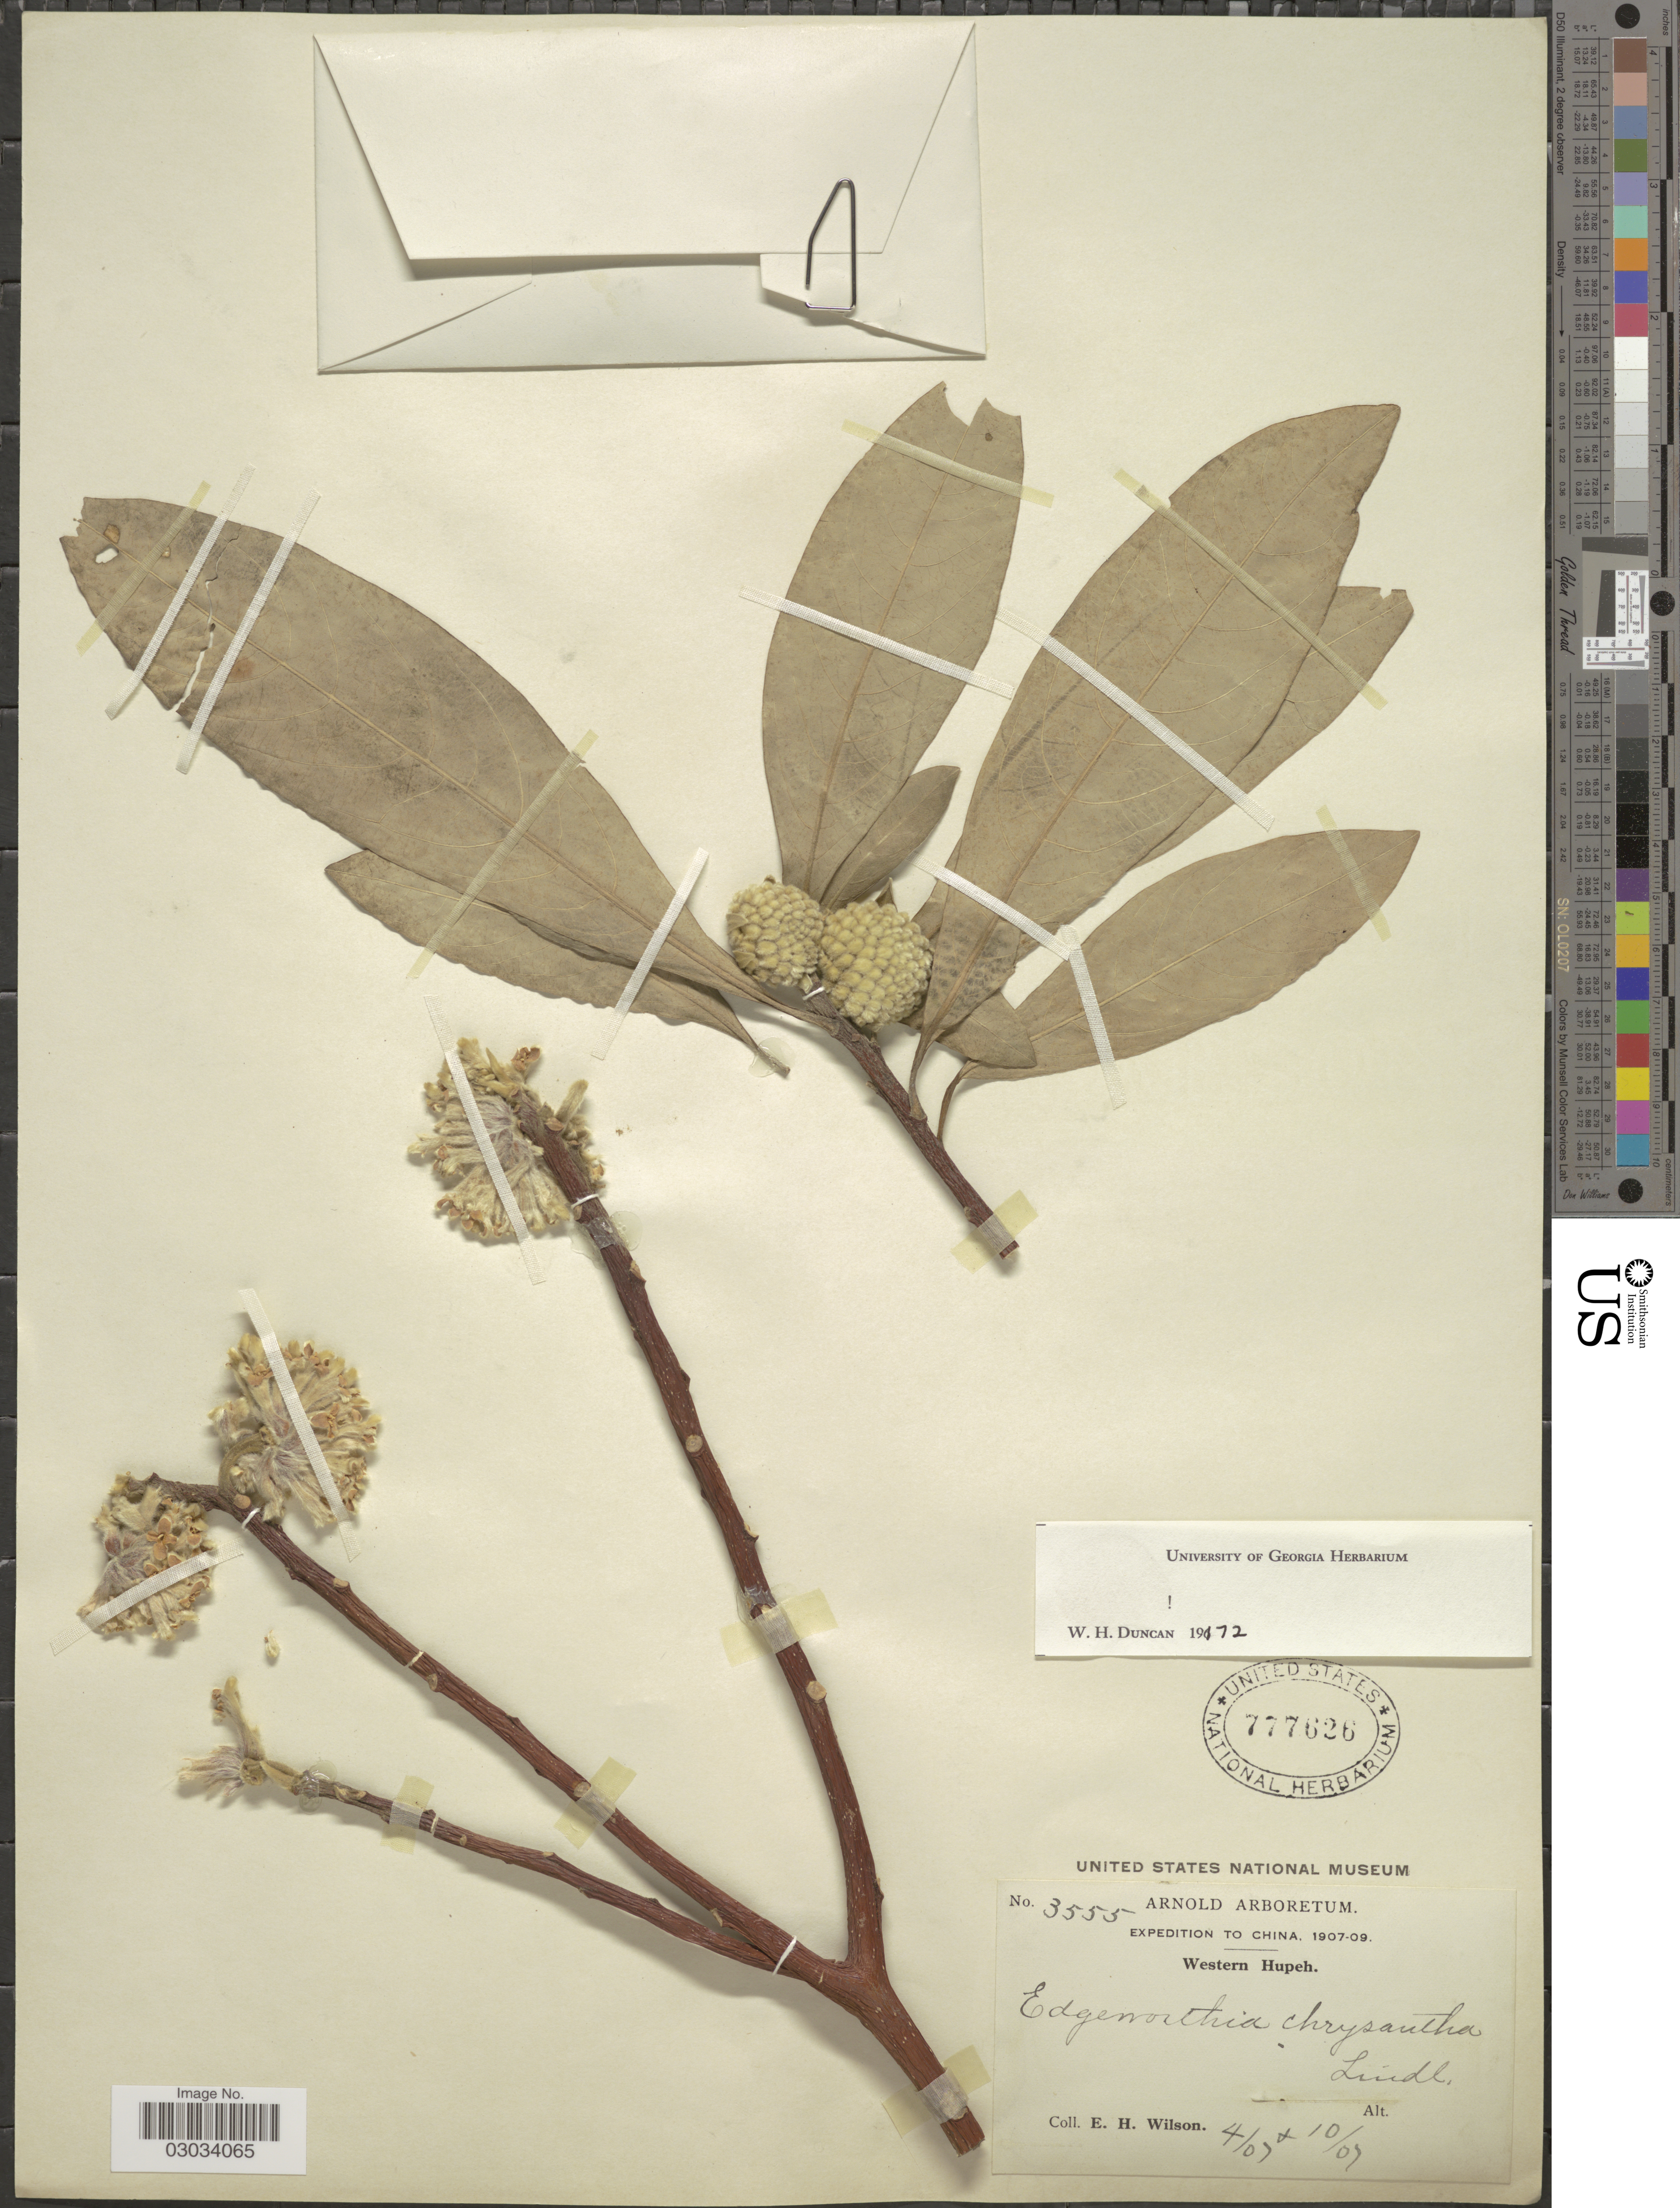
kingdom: Plantae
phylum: Tracheophyta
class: Magnoliopsida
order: Malvales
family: Thymelaeaceae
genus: Edgeworthia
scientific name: Edgeworthia chrysantha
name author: Lindl.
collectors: E. Wilson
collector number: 3555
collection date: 1907-04/1907-10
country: China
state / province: Hubei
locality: Western Hupeh.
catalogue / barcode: US 777626